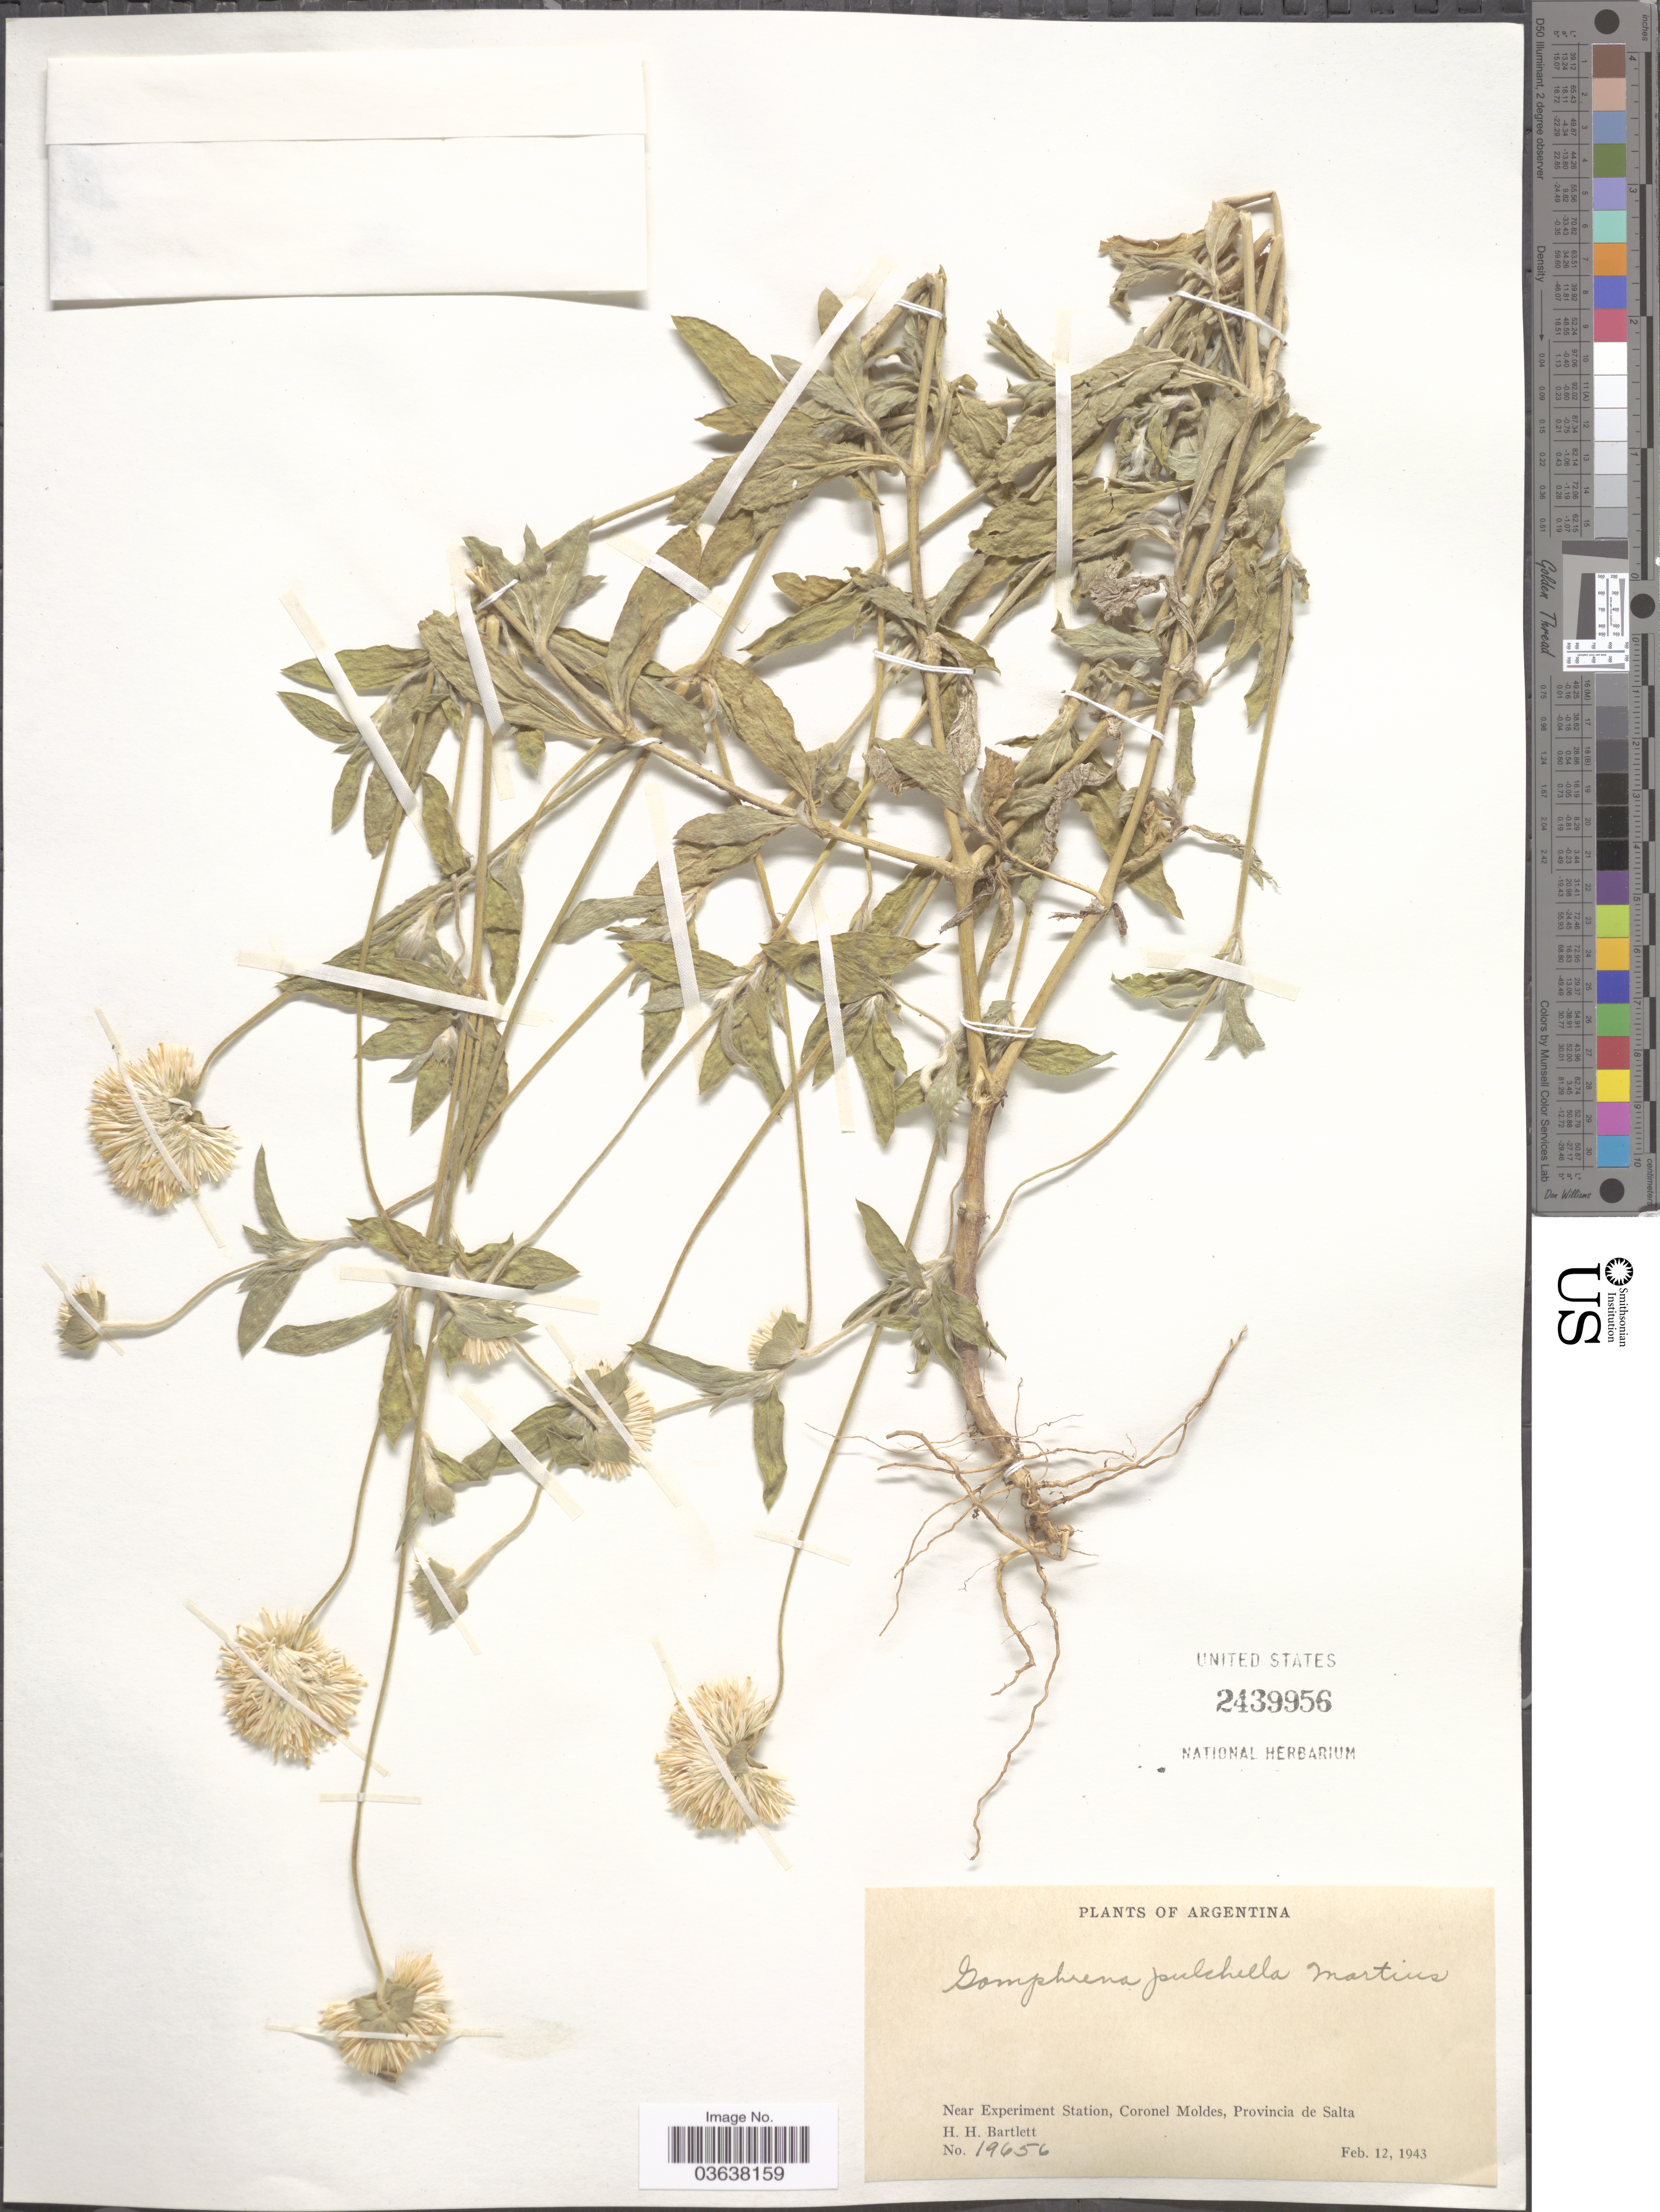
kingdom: Plantae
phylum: Tracheophyta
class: Magnoliopsida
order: Caryophyllales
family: Amaranthaceae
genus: Gomphrena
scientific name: Gomphrena pulchella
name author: Mart.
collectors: H. H. Bartlett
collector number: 19656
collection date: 1943-02-12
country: Argentina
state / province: Salta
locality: Near Experiment Station, Coronel Moldes.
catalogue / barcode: US 2439956